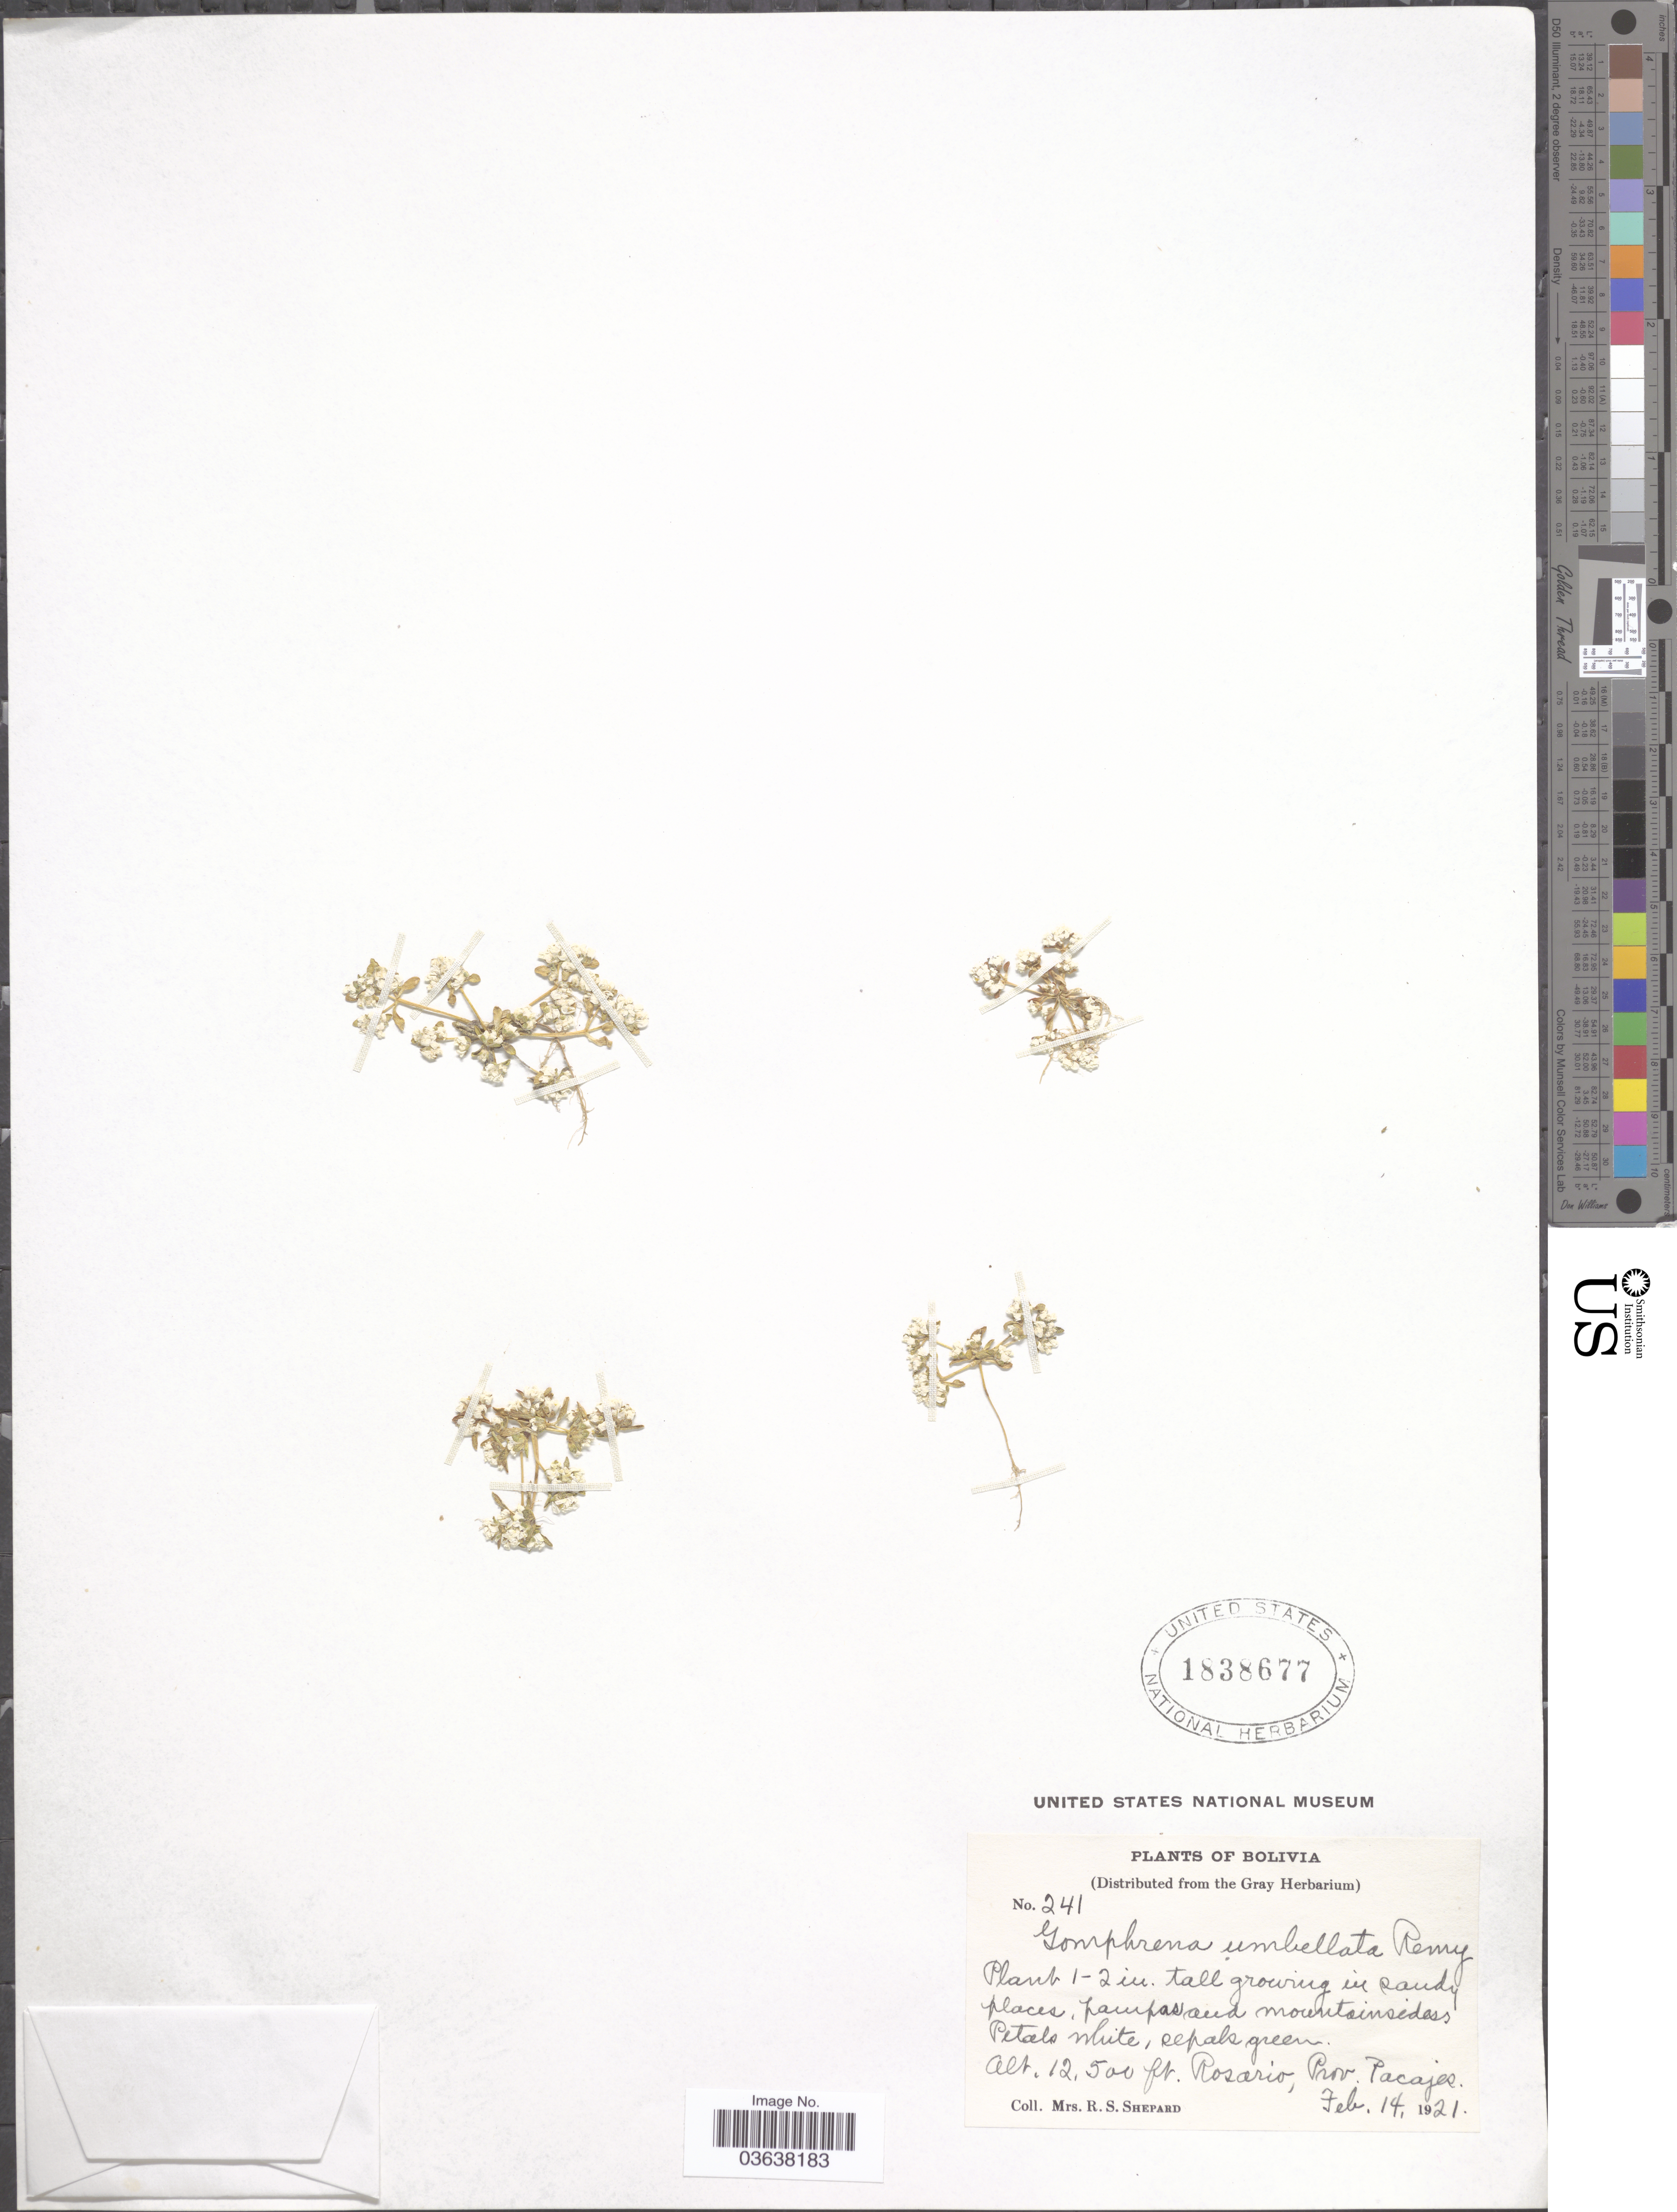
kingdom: Plantae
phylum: Tracheophyta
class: Magnoliopsida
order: Caryophyllales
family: Amaranthaceae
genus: Gomphrena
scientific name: Gomphrena umbellata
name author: Remy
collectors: R. Shepard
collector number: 241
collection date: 1921-02-14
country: Bolivia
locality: Rosario, Prov. Pacajes.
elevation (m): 3810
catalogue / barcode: US 1838677